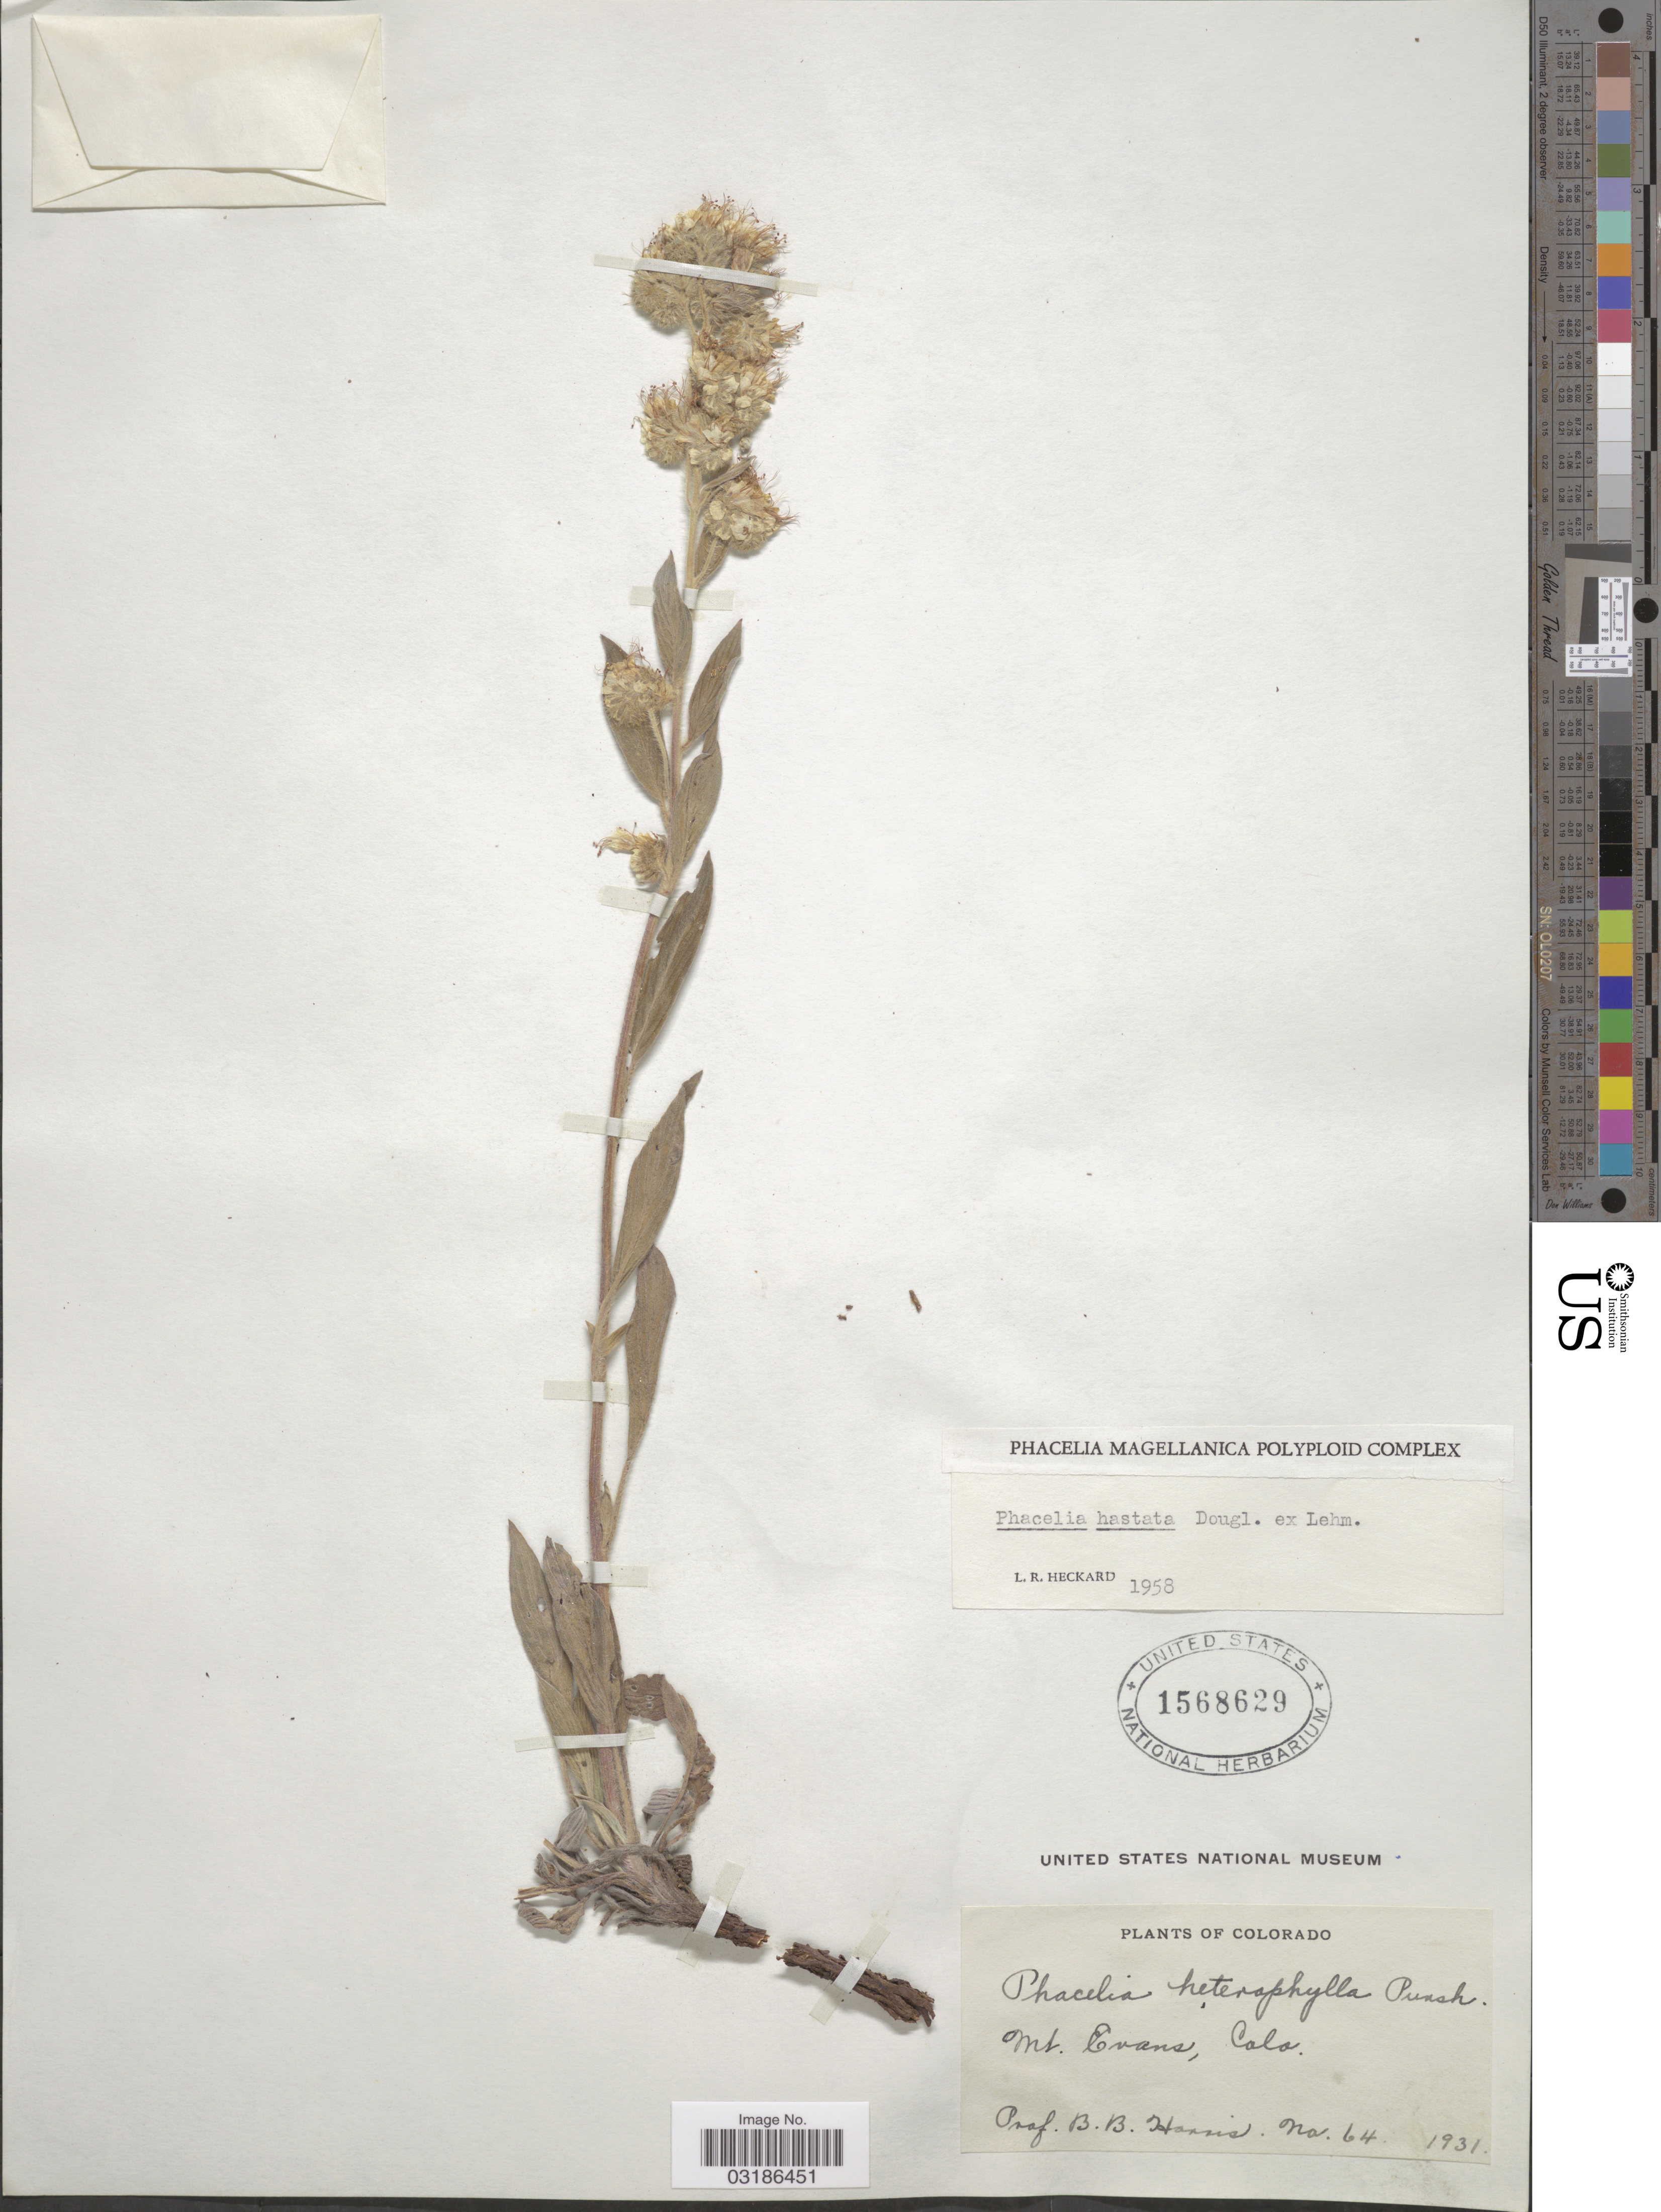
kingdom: Plantae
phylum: Tracheophyta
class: Magnoliopsida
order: Boraginales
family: Hydrophyllaceae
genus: Phacelia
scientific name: Phacelia hastata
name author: Douglas ex Lehm.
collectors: B. B. Harris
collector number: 64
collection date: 1931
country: United States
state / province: Colorado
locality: Mt. Evans, Colo.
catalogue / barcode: US 1568629